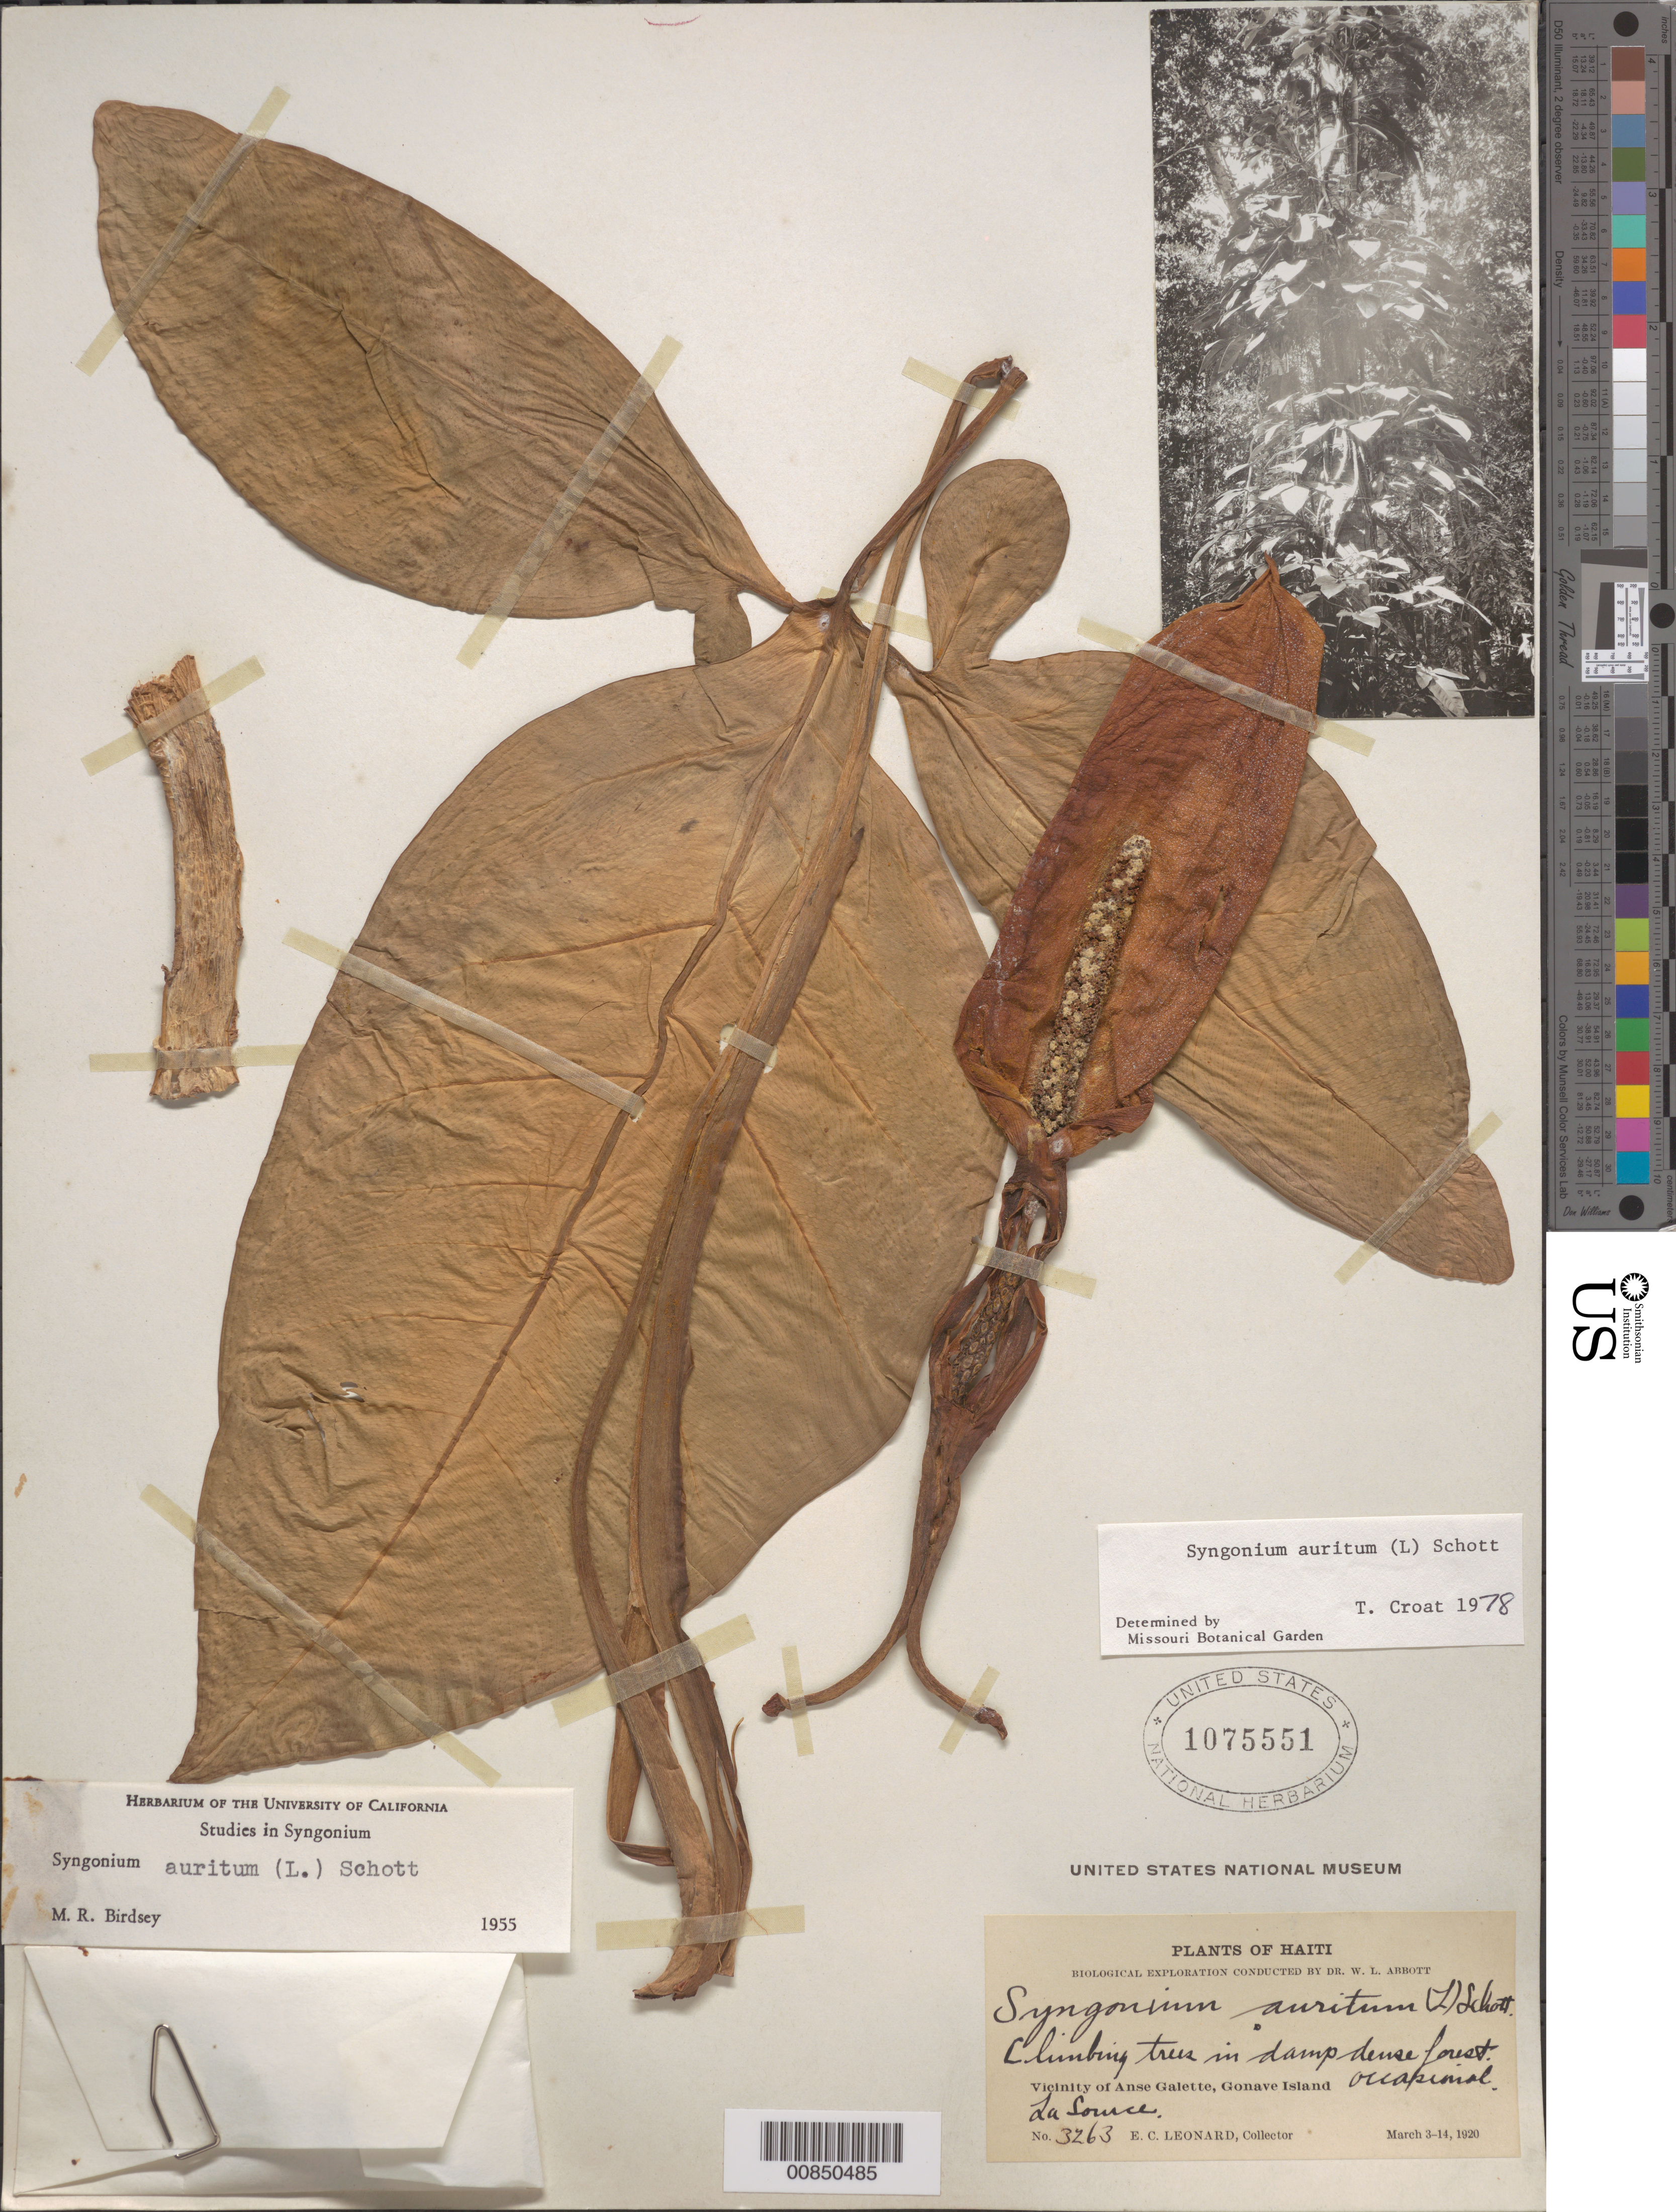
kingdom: Plantae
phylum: Tracheophyta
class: Liliopsida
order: Alismatales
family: Araceae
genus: Syngonium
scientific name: Syngonium auritum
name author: (L.) Schott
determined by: Croat, Thomas B., Missouri Botanical Garden (MO)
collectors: E. C. Leonard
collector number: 3263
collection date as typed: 03 Mar 1920 to 14 Mar 1920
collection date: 1920-03-03/1920-03-14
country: Haiti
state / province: Ouest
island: Île de la Gonâve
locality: Vicinity of Anse Galette, La Source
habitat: On trees in damp dense forest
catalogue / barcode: US 1075551